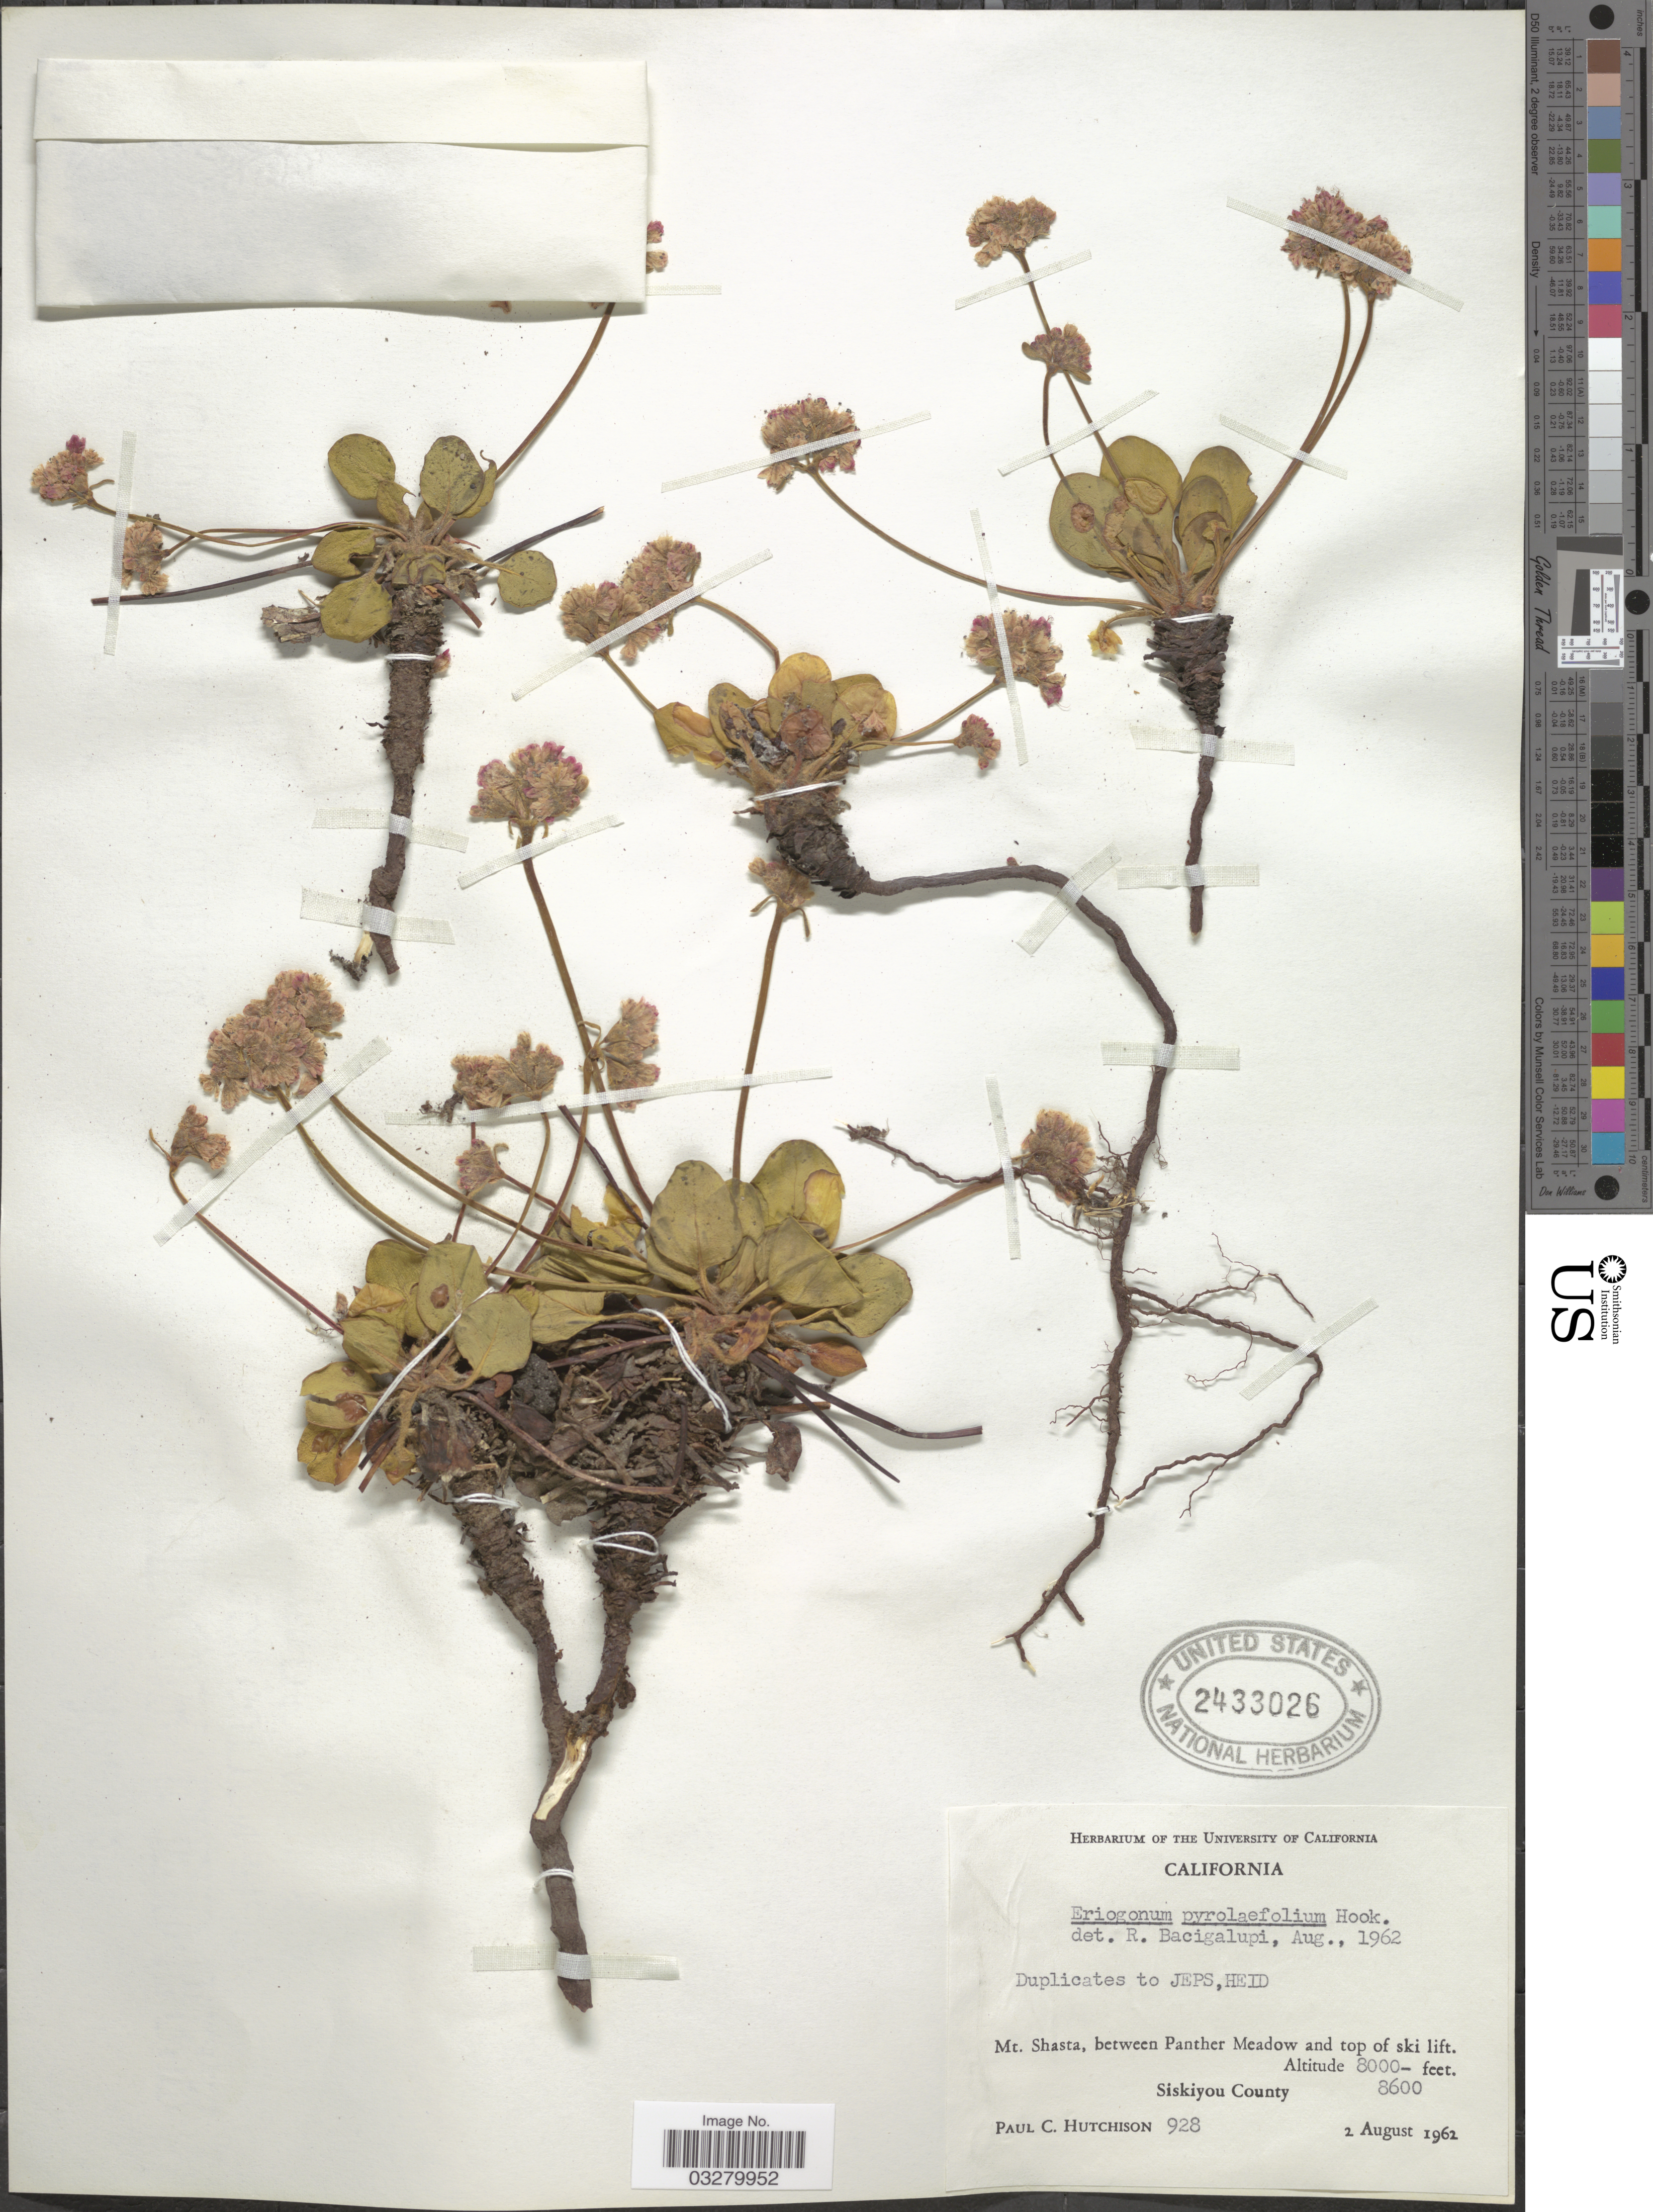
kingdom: Plantae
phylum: Tracheophyta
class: Magnoliopsida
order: Caryophyllales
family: Polygonaceae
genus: Eriogonum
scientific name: Eriogonum pyrolifolium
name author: Hook.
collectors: P. C. Hutchison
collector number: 928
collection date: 1962-08-02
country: United States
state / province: California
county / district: Siskiyou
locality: Mt. Shasta, between Panther Meadow and top of ski lift. Siskiyou County.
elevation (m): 2438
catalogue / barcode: US 2433026